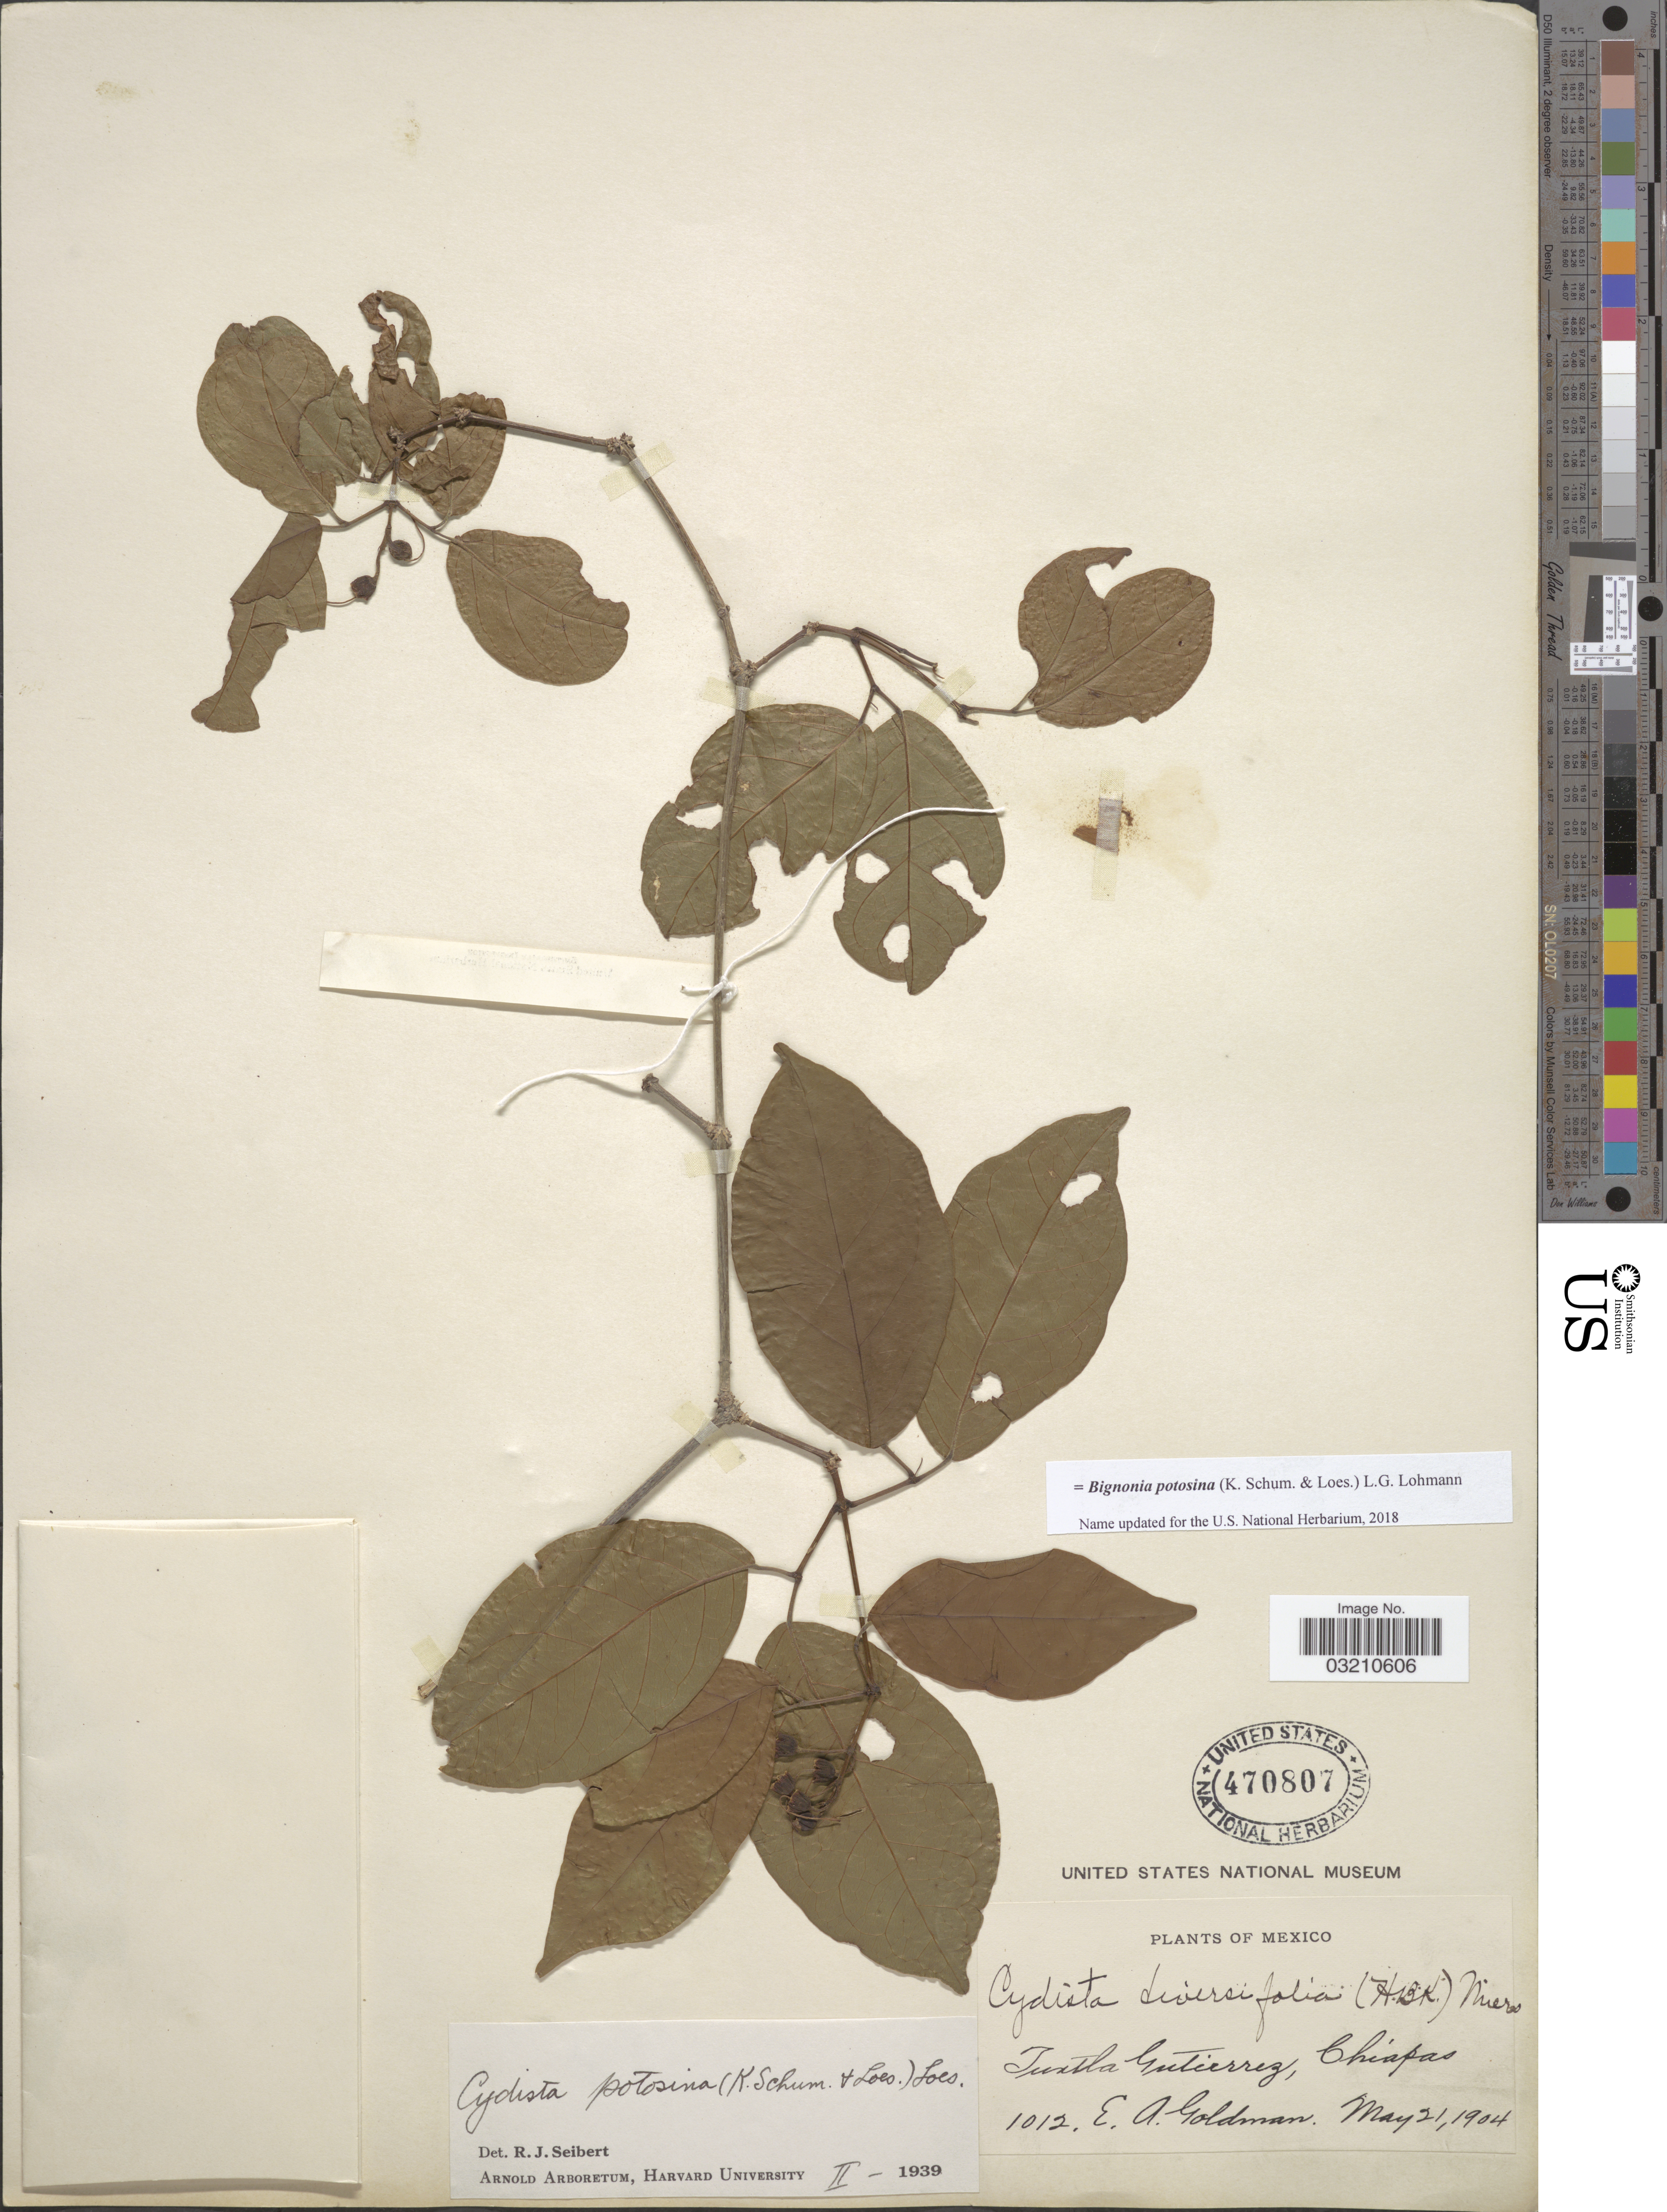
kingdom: Plantae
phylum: Tracheophyta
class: Magnoliopsida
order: Lamiales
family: Bignoniaceae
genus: Bignonia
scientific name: Bignonia potosina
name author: (K. Schum. & Loes.) L.G. Lohmann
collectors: E. A. Goldman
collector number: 1012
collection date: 1904-05-21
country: Mexico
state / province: Chiapas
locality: Tuxtla Gutierrez.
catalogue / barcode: US 470807